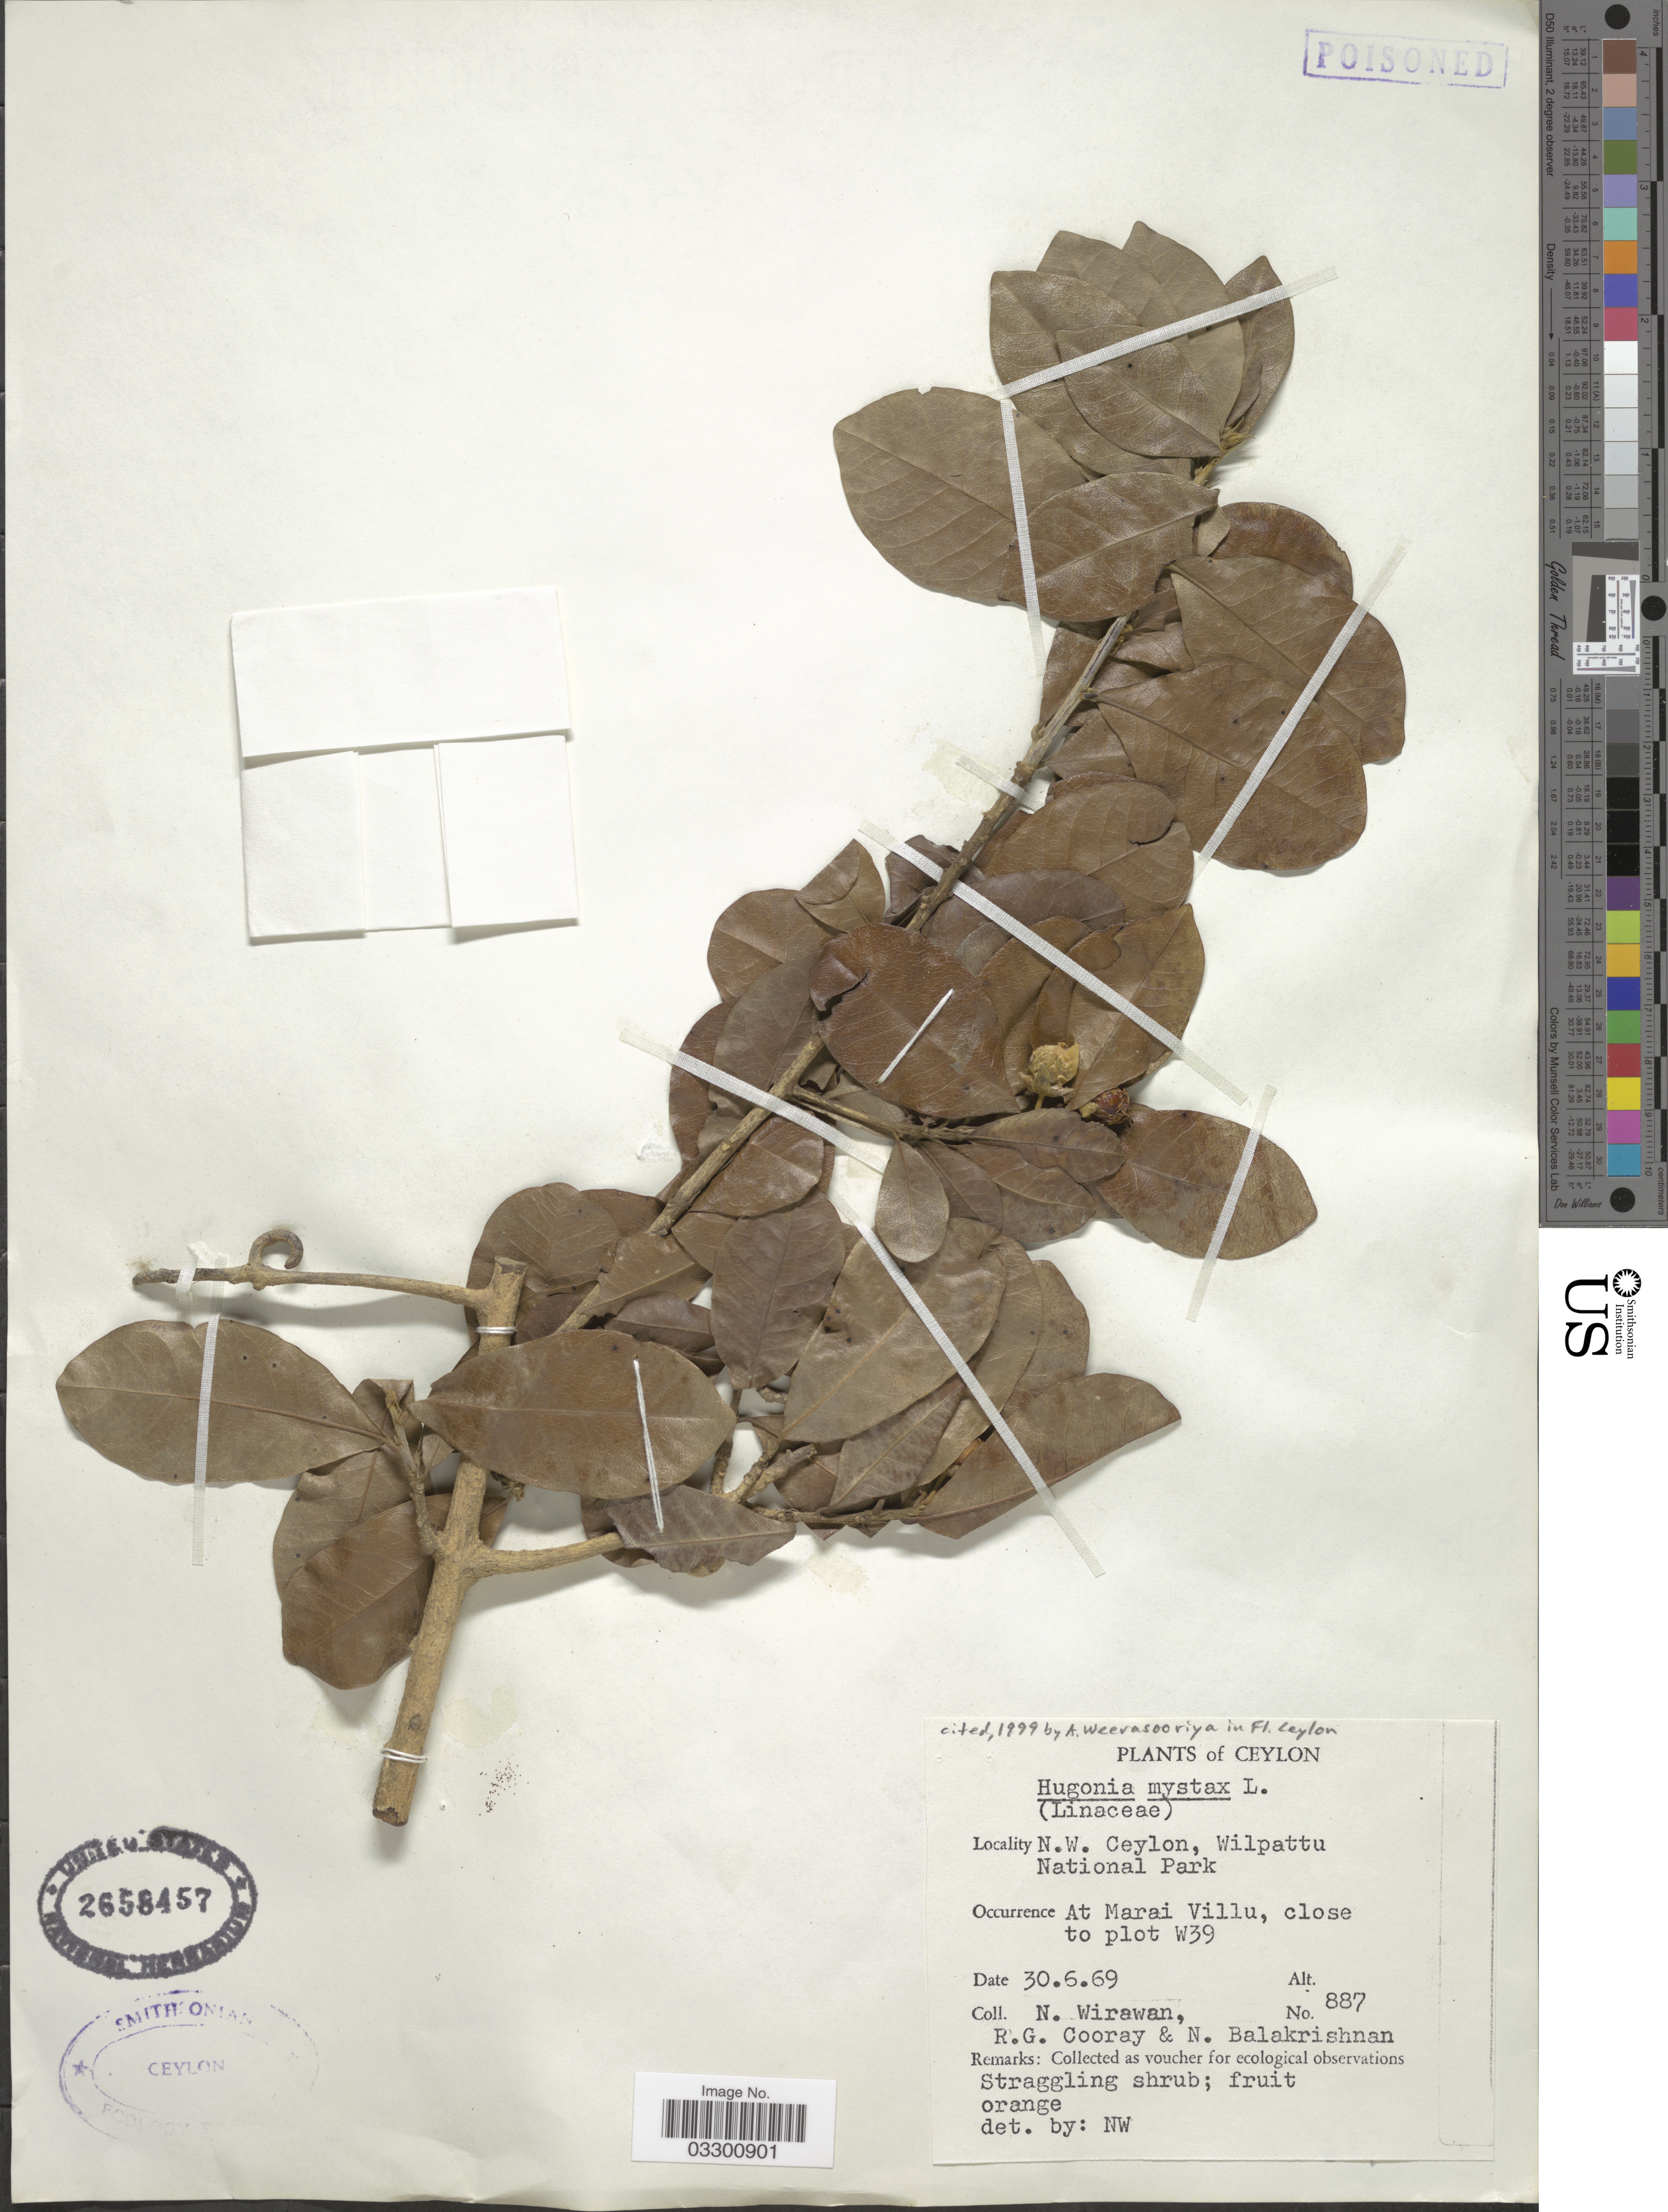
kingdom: Plantae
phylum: Tracheophyta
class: Magnoliopsida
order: Malpighiales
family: Linaceae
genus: Hugonia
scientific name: Hugonia mystax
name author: L.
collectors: N. Wirawan, R. Cooray & N. Balakrishnan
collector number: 887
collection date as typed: Transcribed d/m/y: 30/6/69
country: Sri Lanka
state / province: North Western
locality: Ceylon, N.W. Ceylon, Wilpattu National Park, At Marai Villu, close to plot W39.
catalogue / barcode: US 2658457